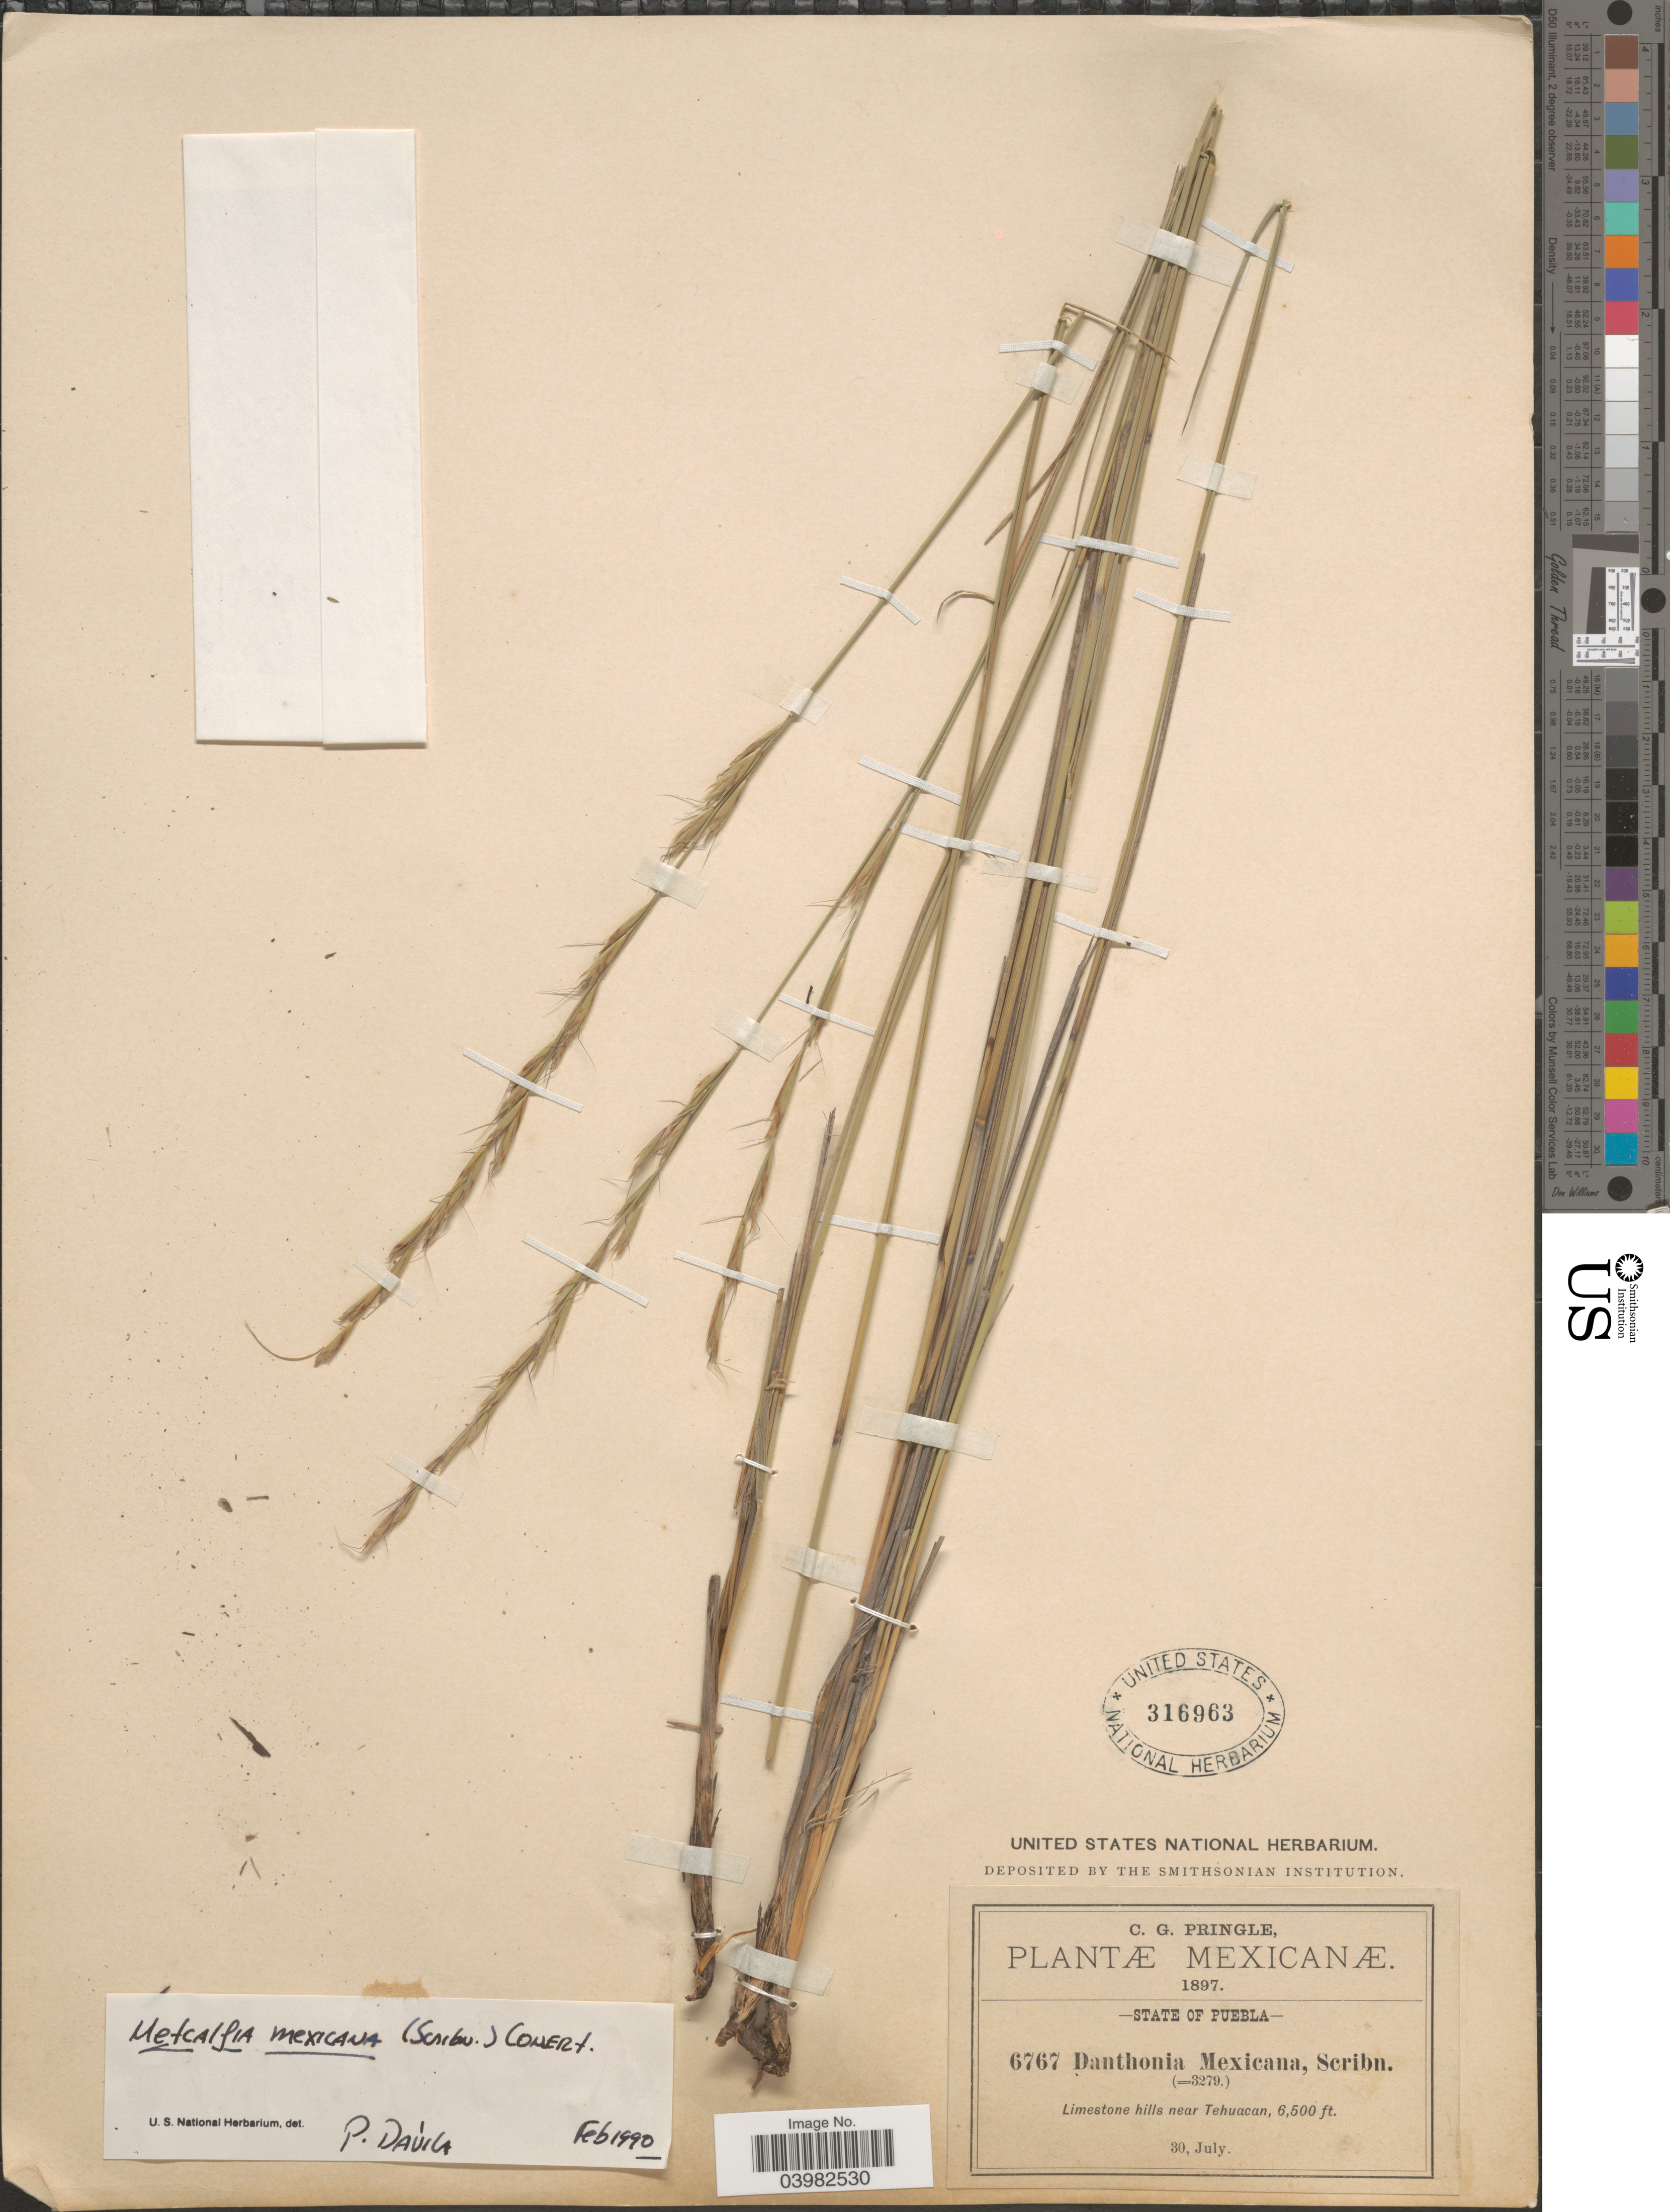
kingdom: Plantae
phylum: Tracheophyta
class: Liliopsida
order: Poales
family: Poaceae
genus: Metcalfia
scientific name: Metcalfia mexicana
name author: (Scribn.) Conert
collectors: C. G. Pringle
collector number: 6767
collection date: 1897-07-30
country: Mexico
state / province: Puebla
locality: Limestone hills near Tehuacan.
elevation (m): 1981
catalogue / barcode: US 316963